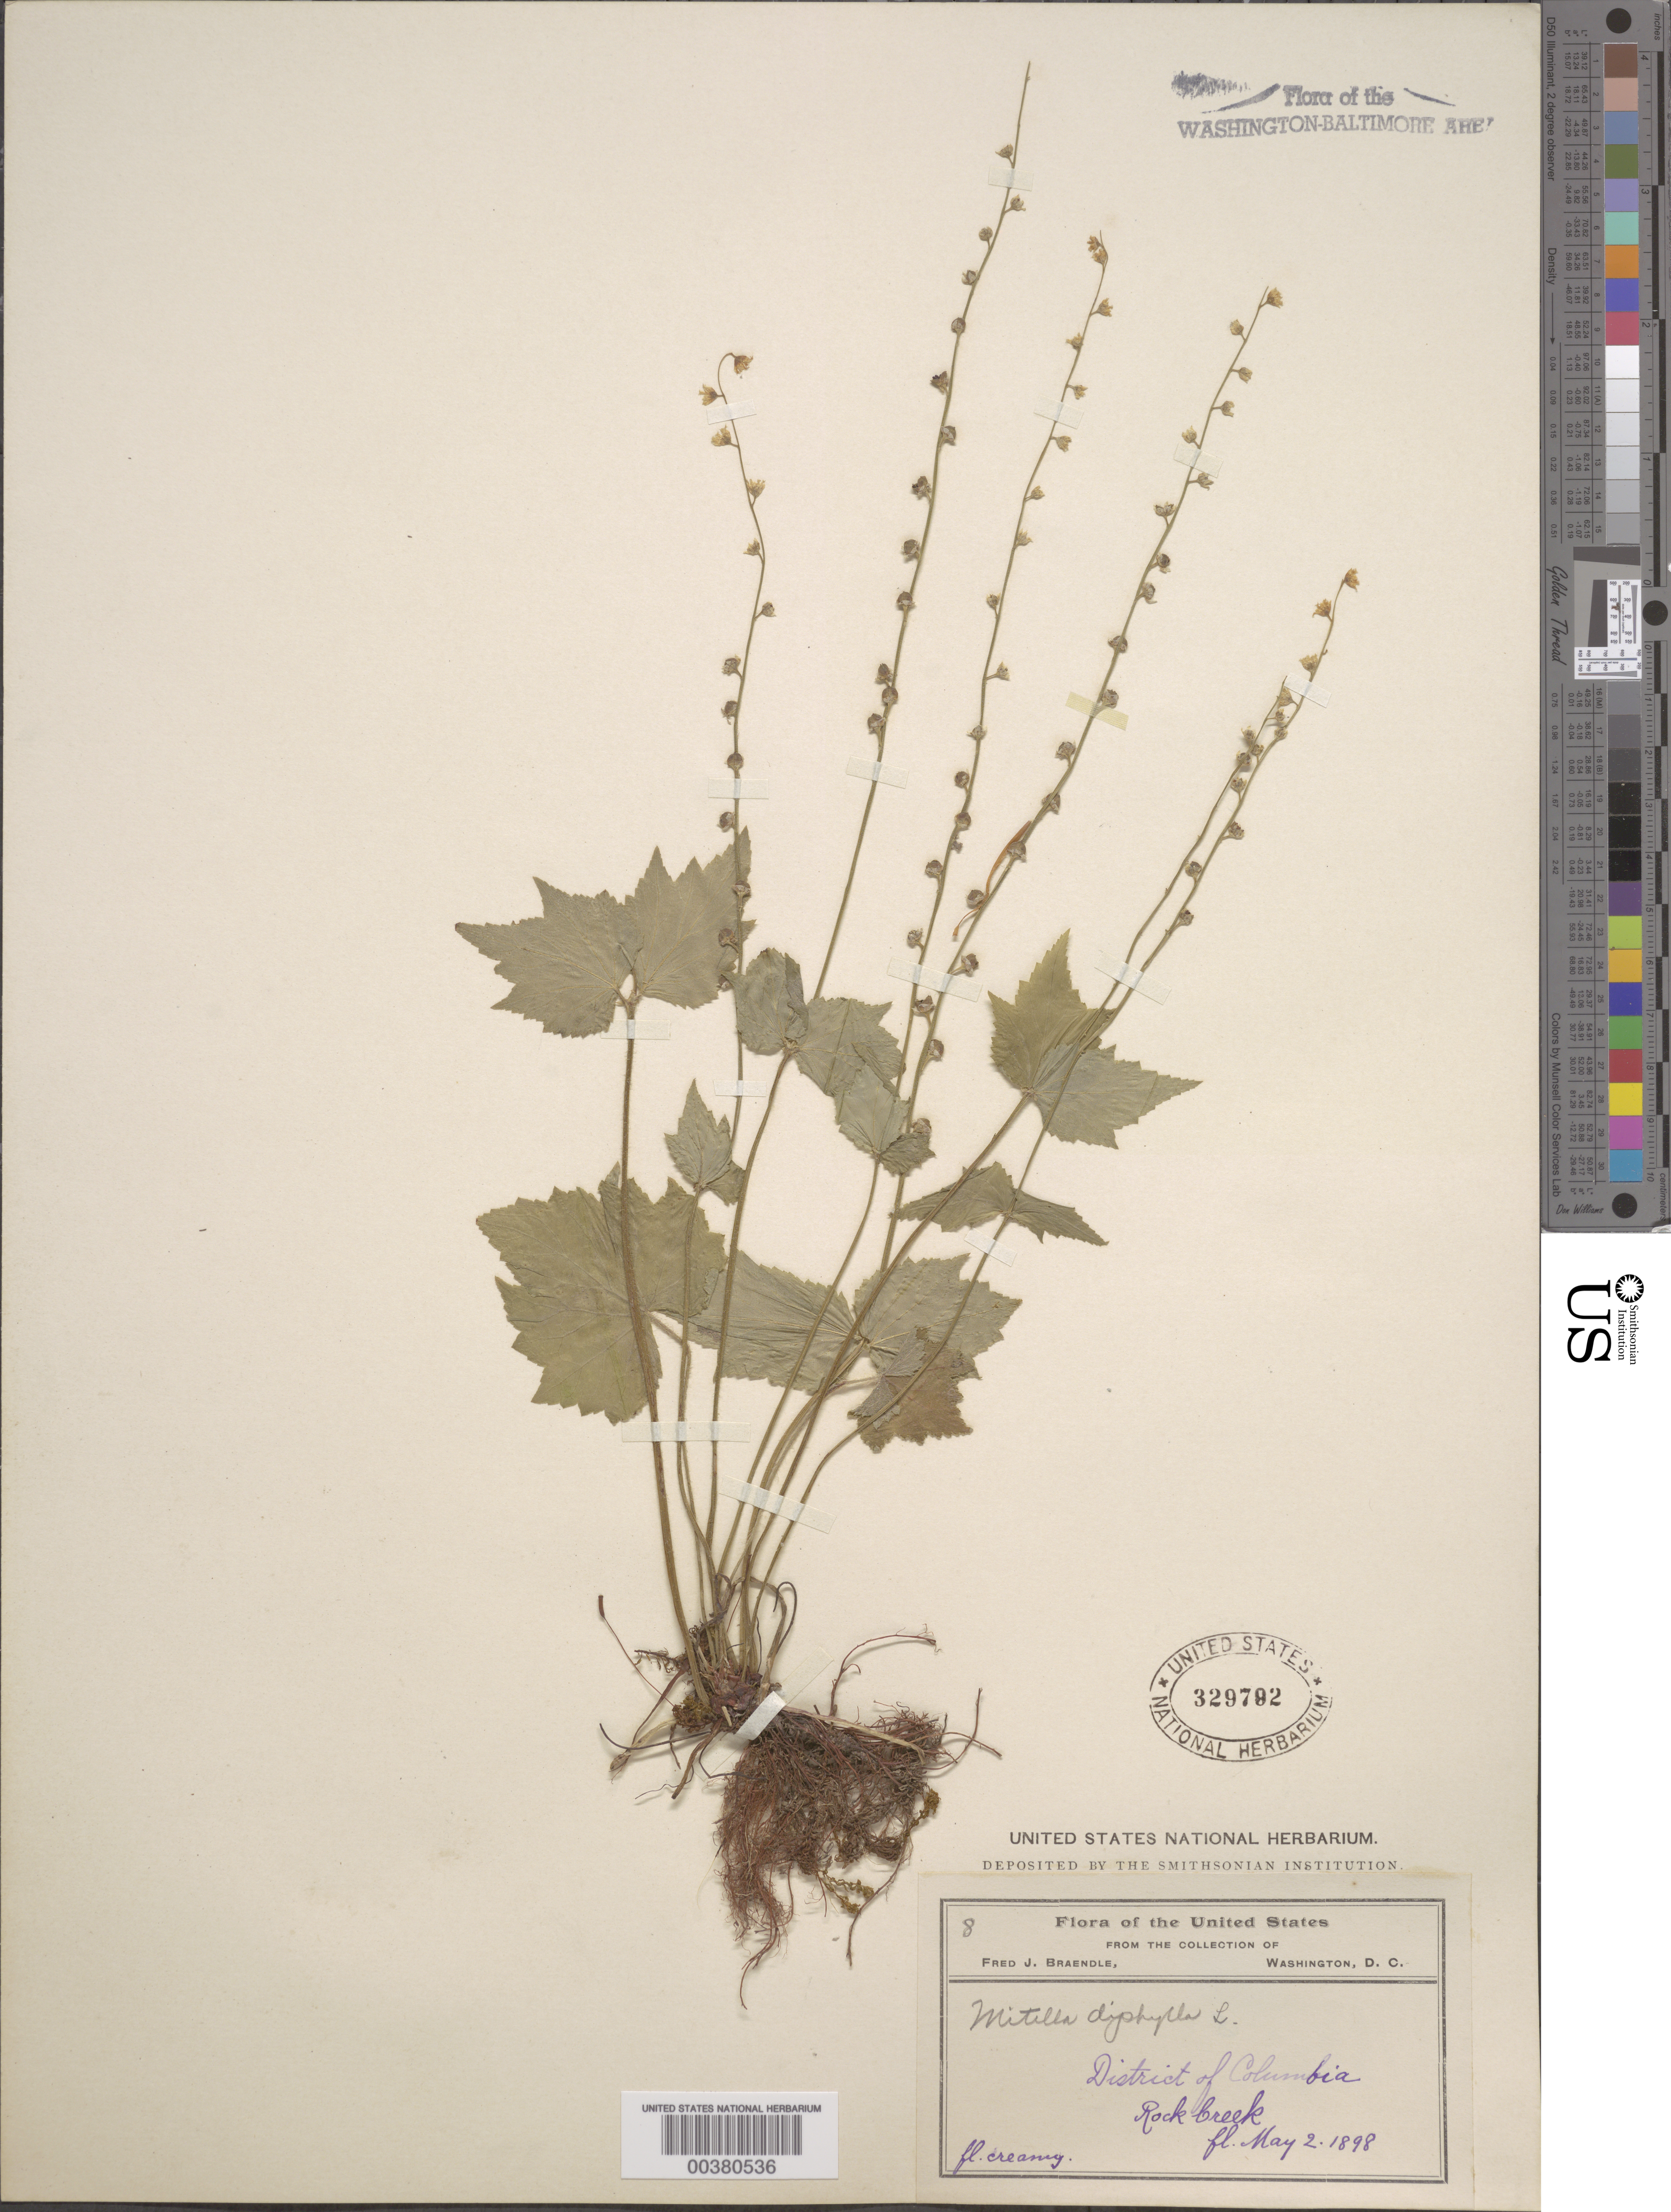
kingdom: Plantae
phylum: Tracheophyta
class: Magnoliopsida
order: Saxifragales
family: Saxifragaceae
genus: Mitella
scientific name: Mitella diphylla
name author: L.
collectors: F. Braendle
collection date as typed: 02 May 1898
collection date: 1898-05-02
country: United States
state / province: District of Columbia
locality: Rock Creek Rock Creek Park and Vicinity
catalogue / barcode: US 329792